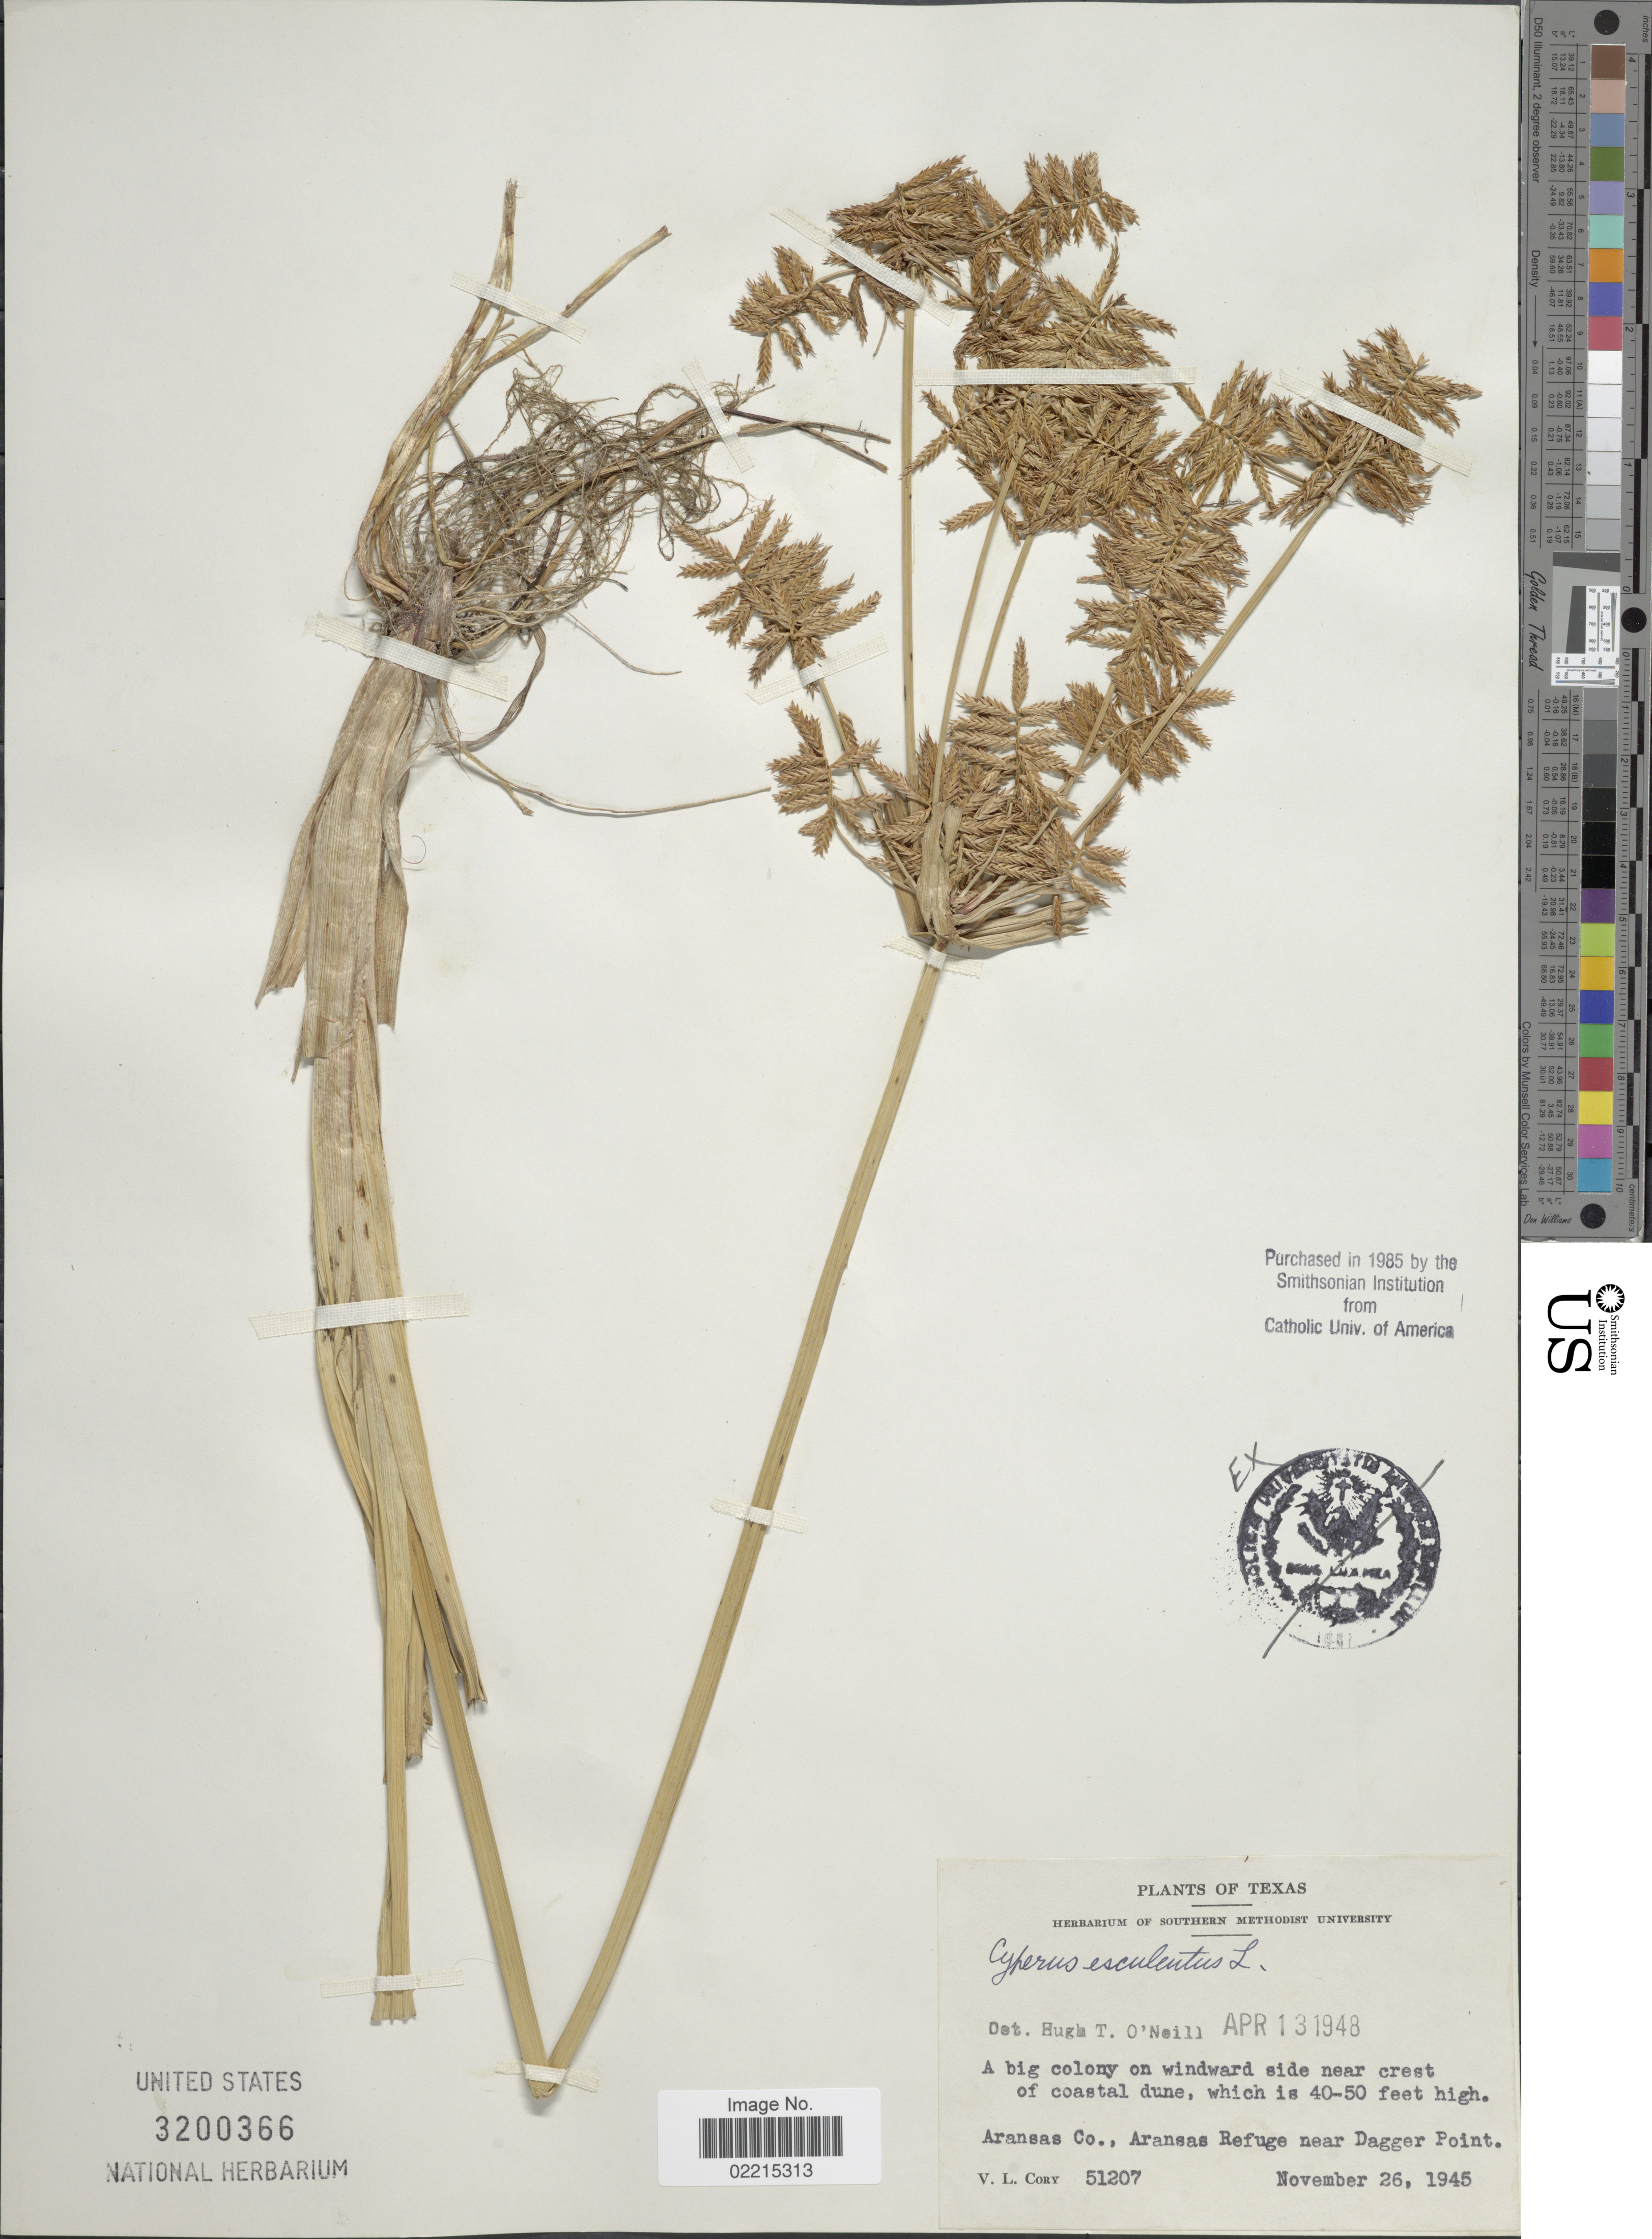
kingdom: Plantae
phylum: Tracheophyta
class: Liliopsida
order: Poales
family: Cyperaceae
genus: Cyperus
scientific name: Cyperus esculentus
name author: L.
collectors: V. Cory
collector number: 51207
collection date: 1945-11-26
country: United States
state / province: Texas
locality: Aransas Co., Aransas Refuge near Dagger Point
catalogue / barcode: US 3200366